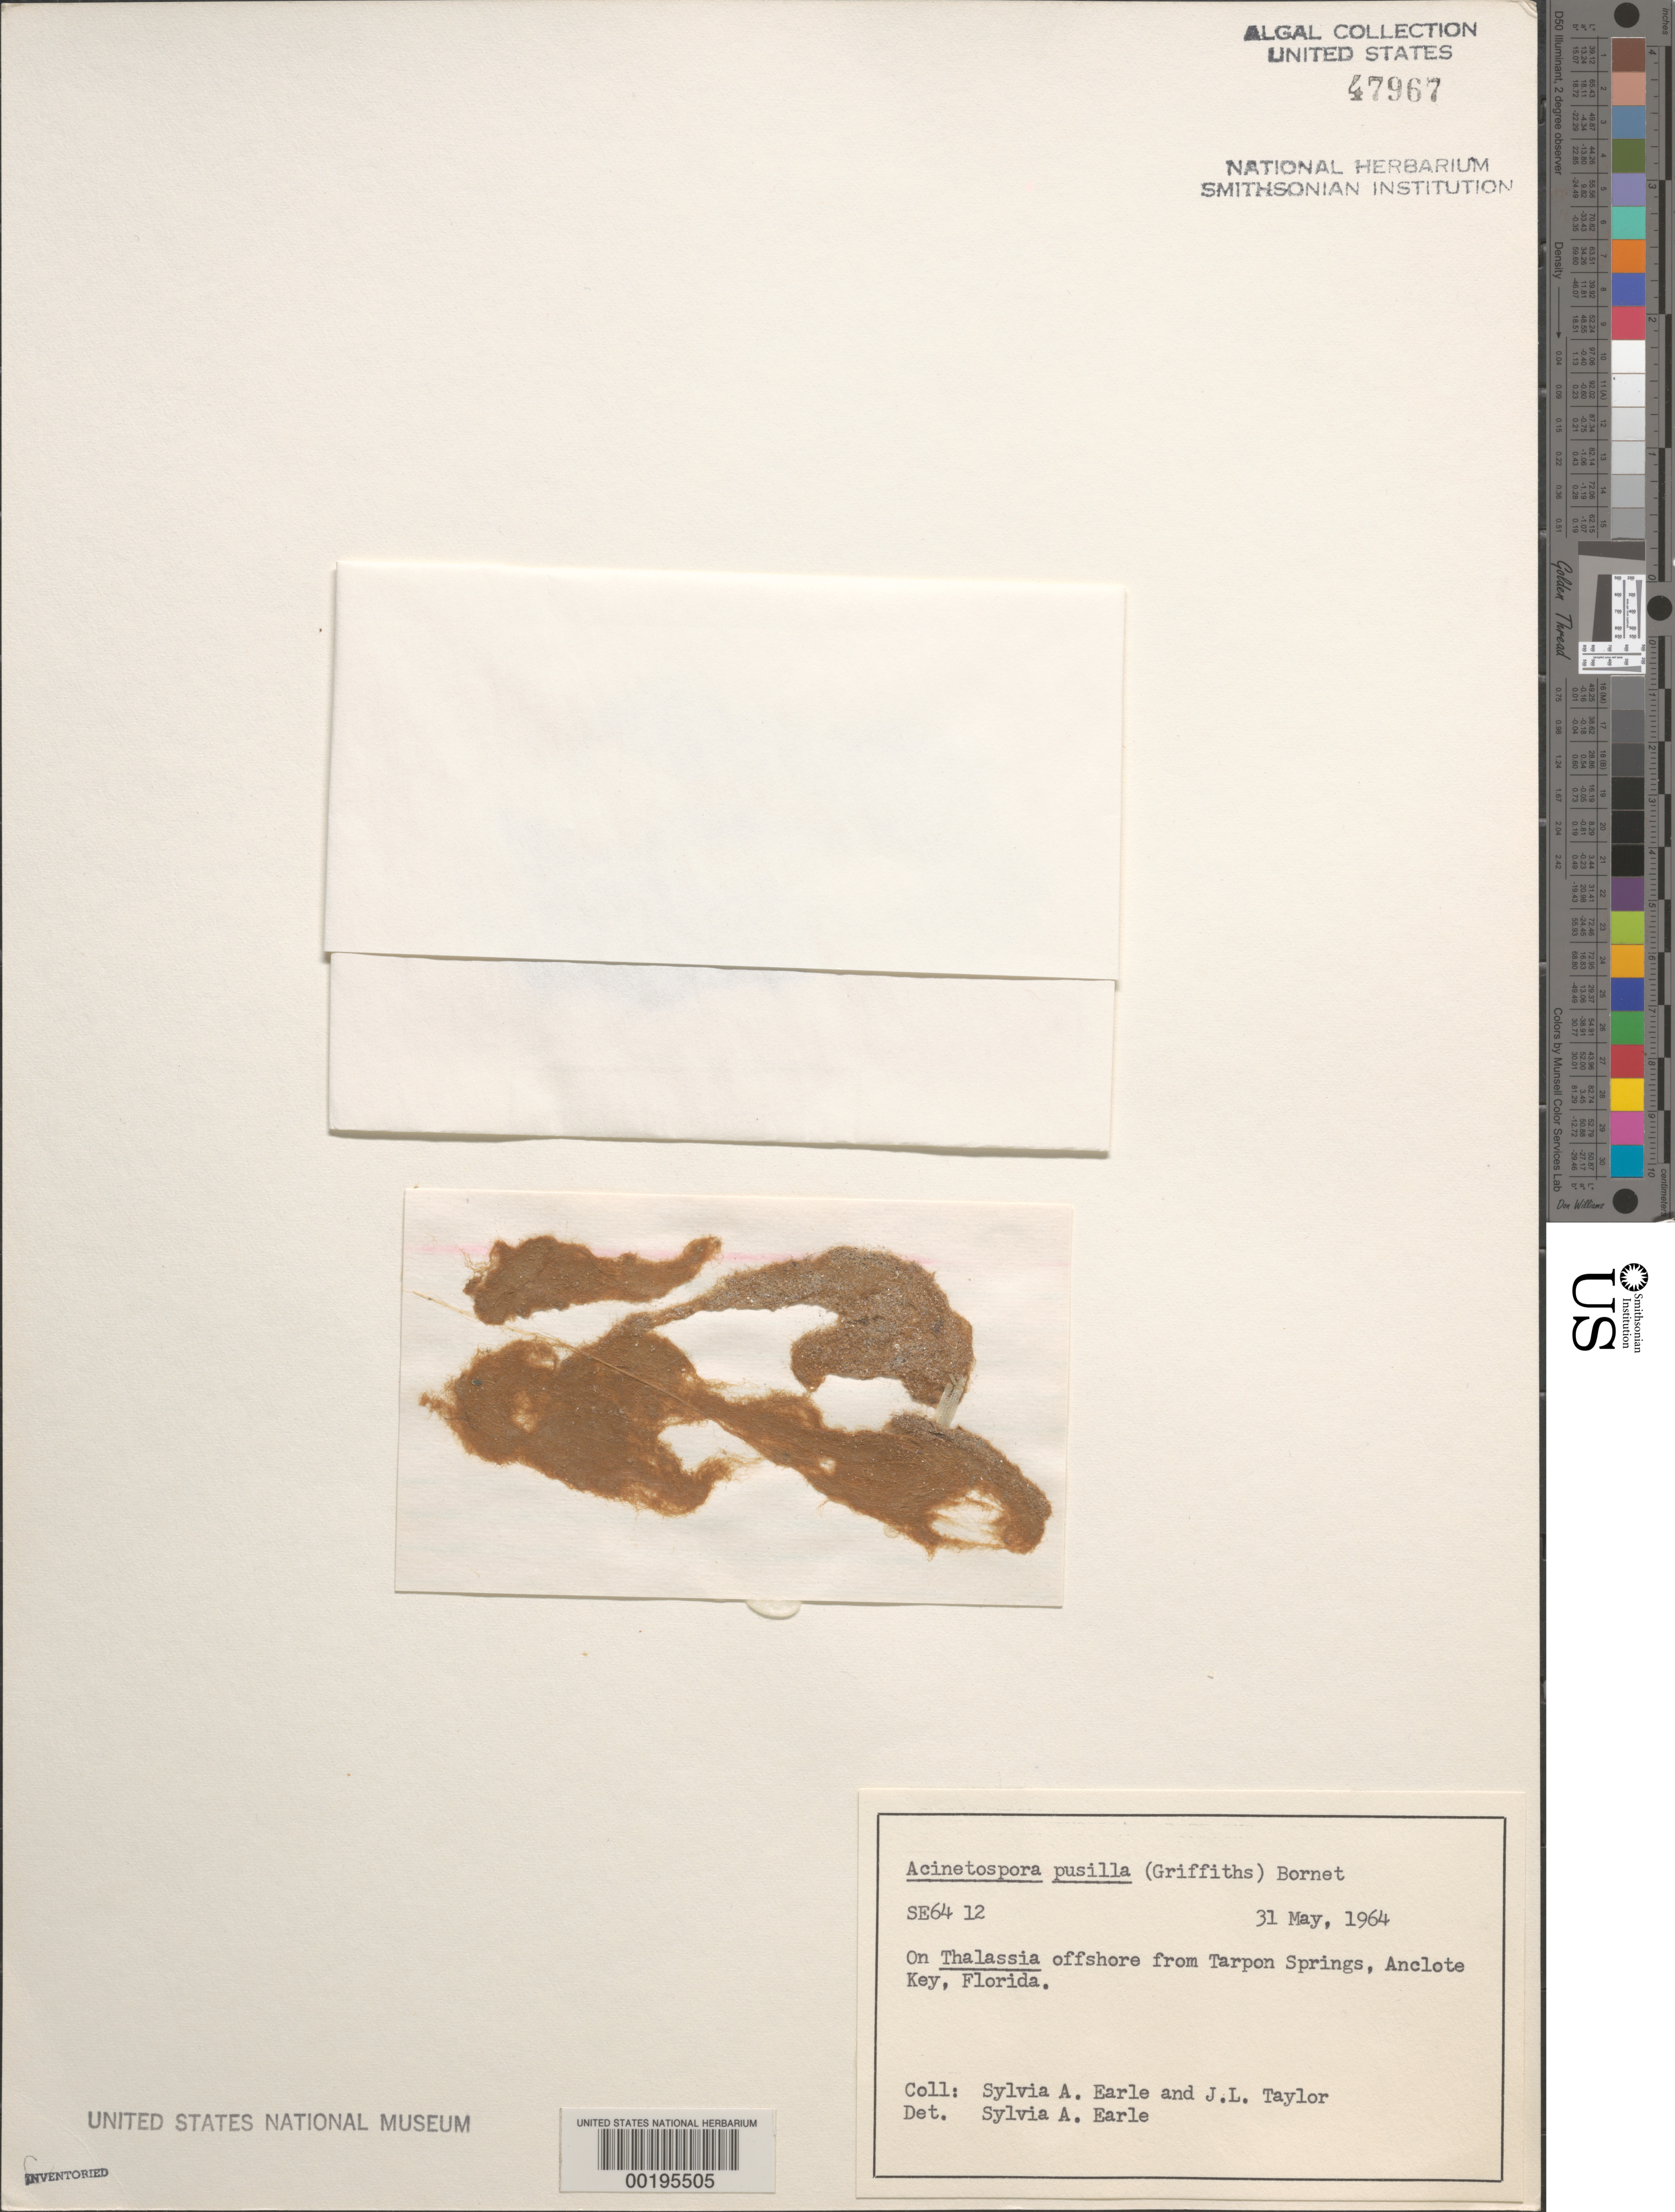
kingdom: Chromista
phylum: Ochrophyta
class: Phaeophyceae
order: Ectocarpales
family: Acinetosporaceae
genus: Acinetospora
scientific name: Acinetospora crinita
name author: (Carmich. in Harv.) Sauv.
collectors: S. A. Earle & J. L. Taylor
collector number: SE 6412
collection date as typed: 31 May 1964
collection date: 1964-05-31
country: United States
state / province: Florida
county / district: Pinellas County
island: Anclote Key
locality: Off Tarpon Springs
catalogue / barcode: US 47967